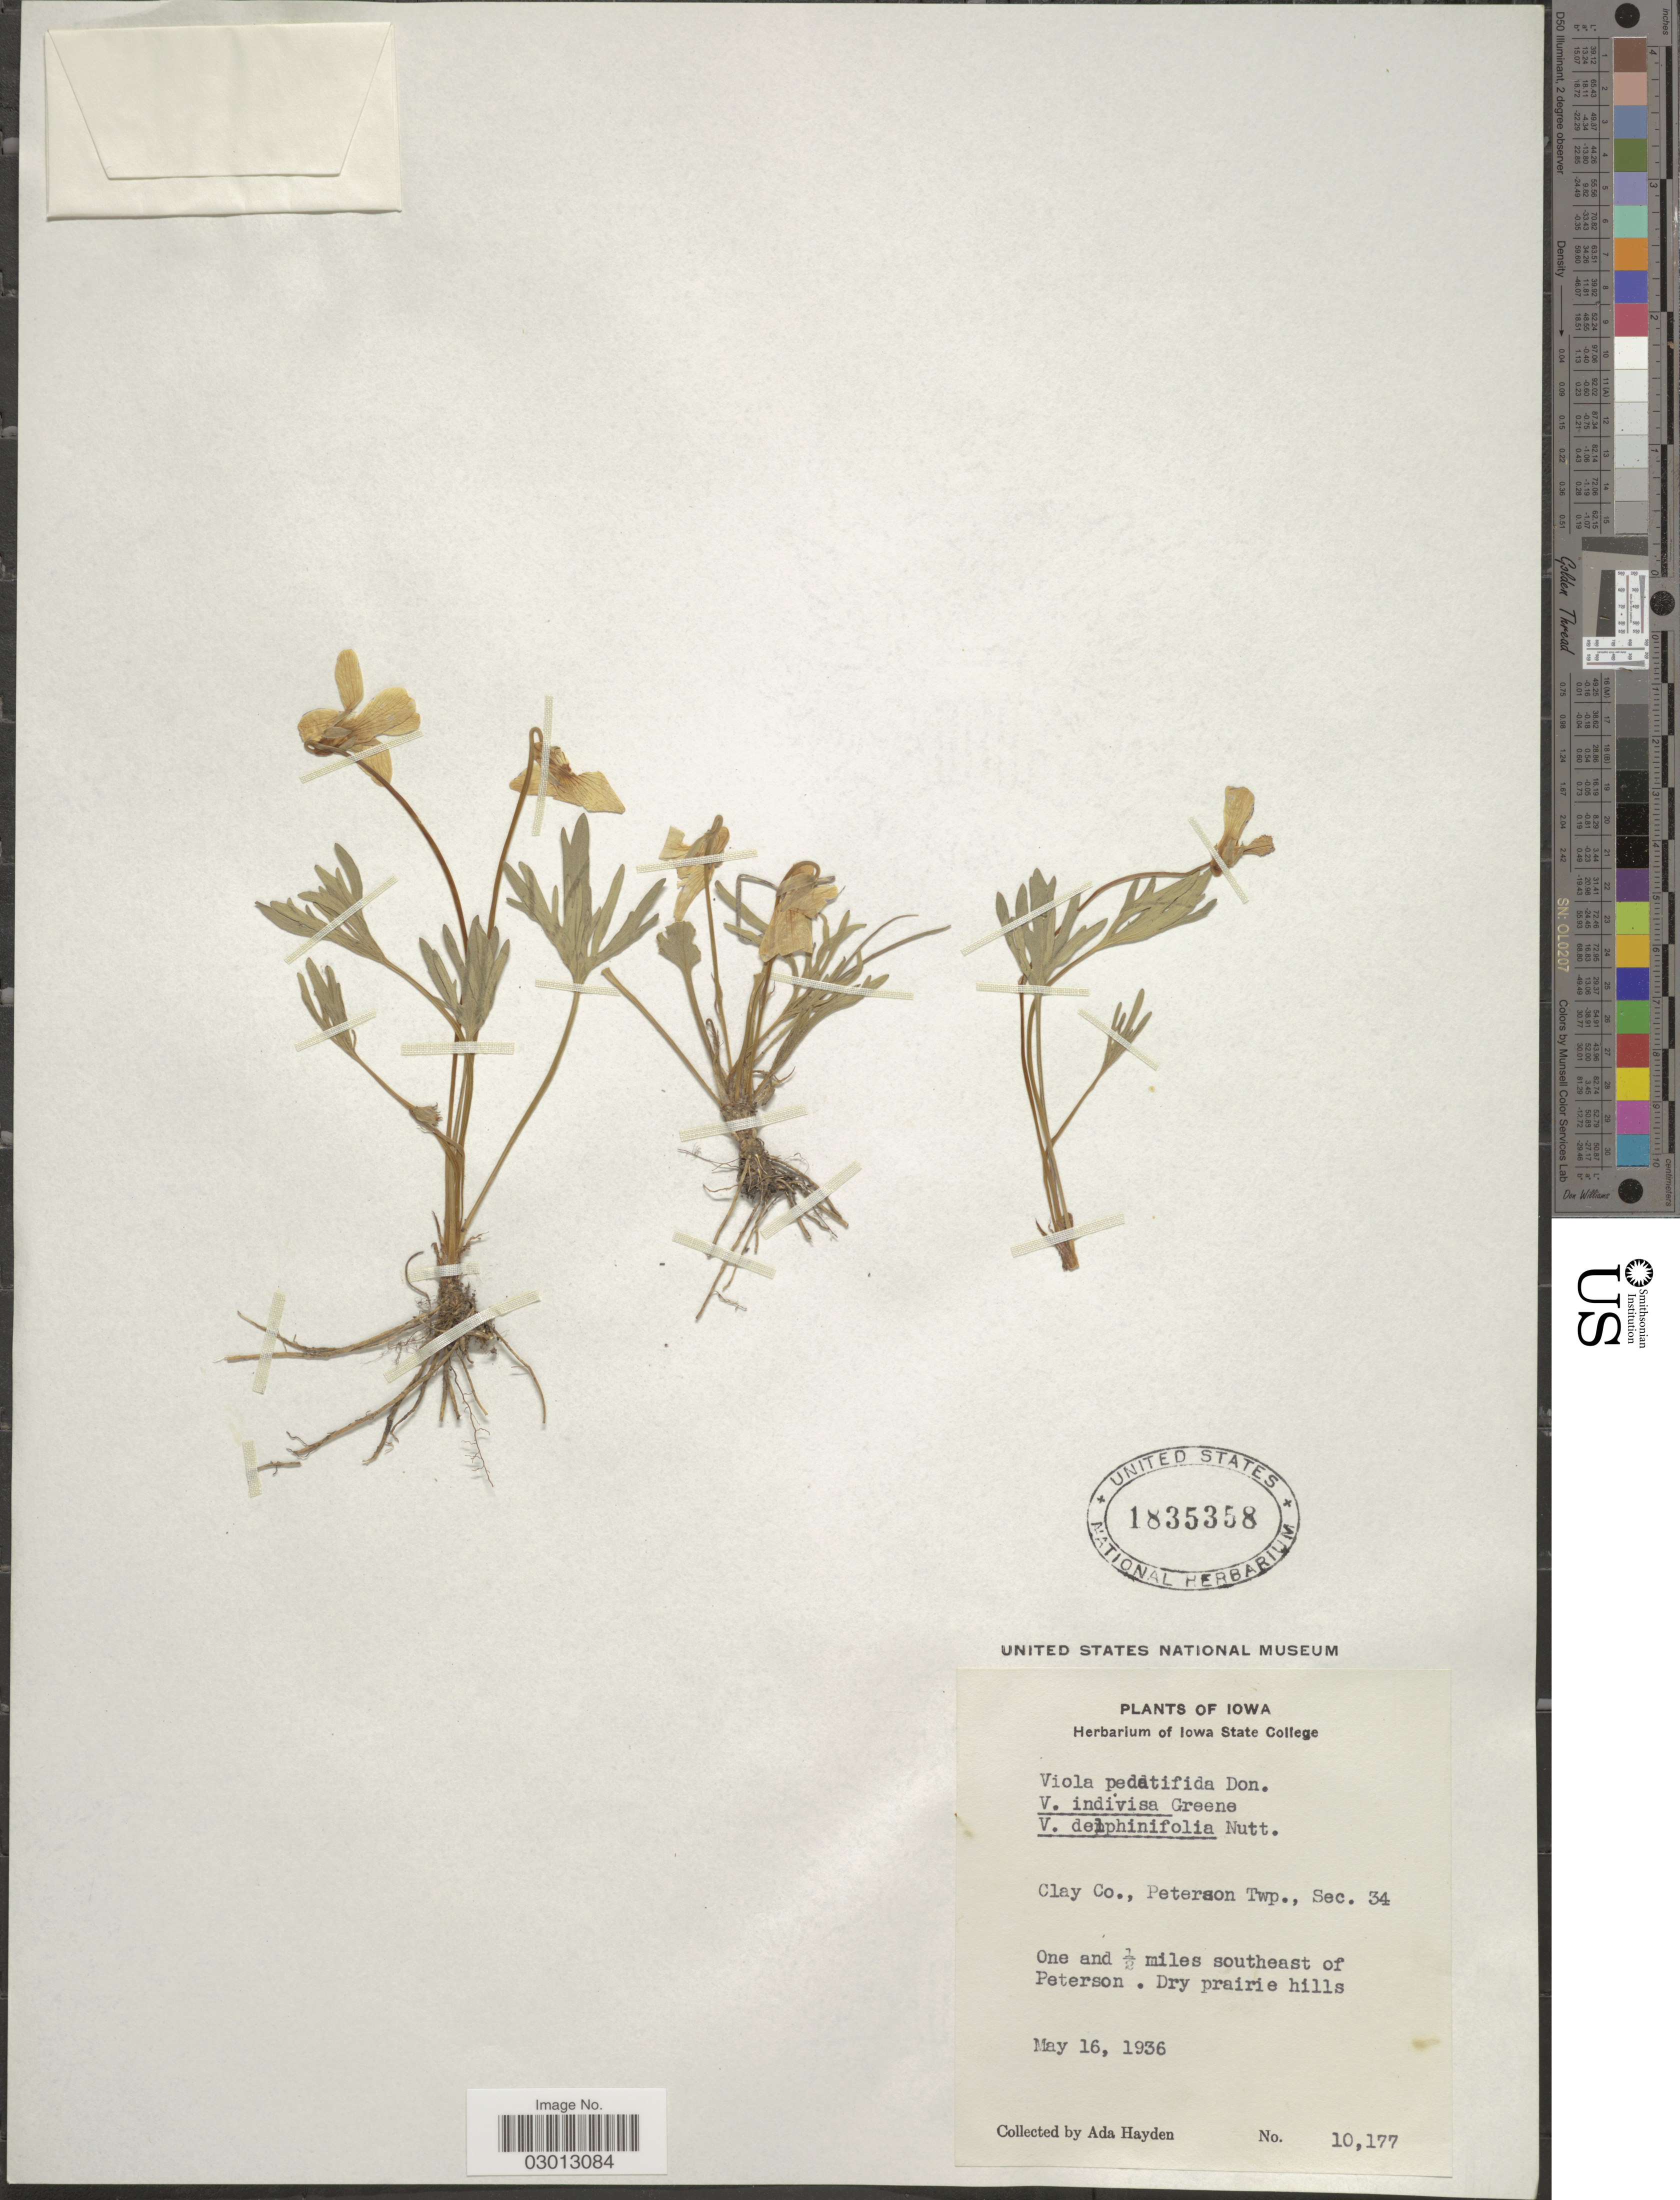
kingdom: Plantae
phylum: Tracheophyta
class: Magnoliopsida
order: Malpighiales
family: Violaceae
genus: Viola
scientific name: Viola pedatifida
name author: G. Don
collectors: Ada Hayden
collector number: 10177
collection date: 1936-05-16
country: United States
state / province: Iowa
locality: Clay Co., Peterson Twp., Sec. 34. On and ½ miles southeast of Peterson.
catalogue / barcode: US 1835358